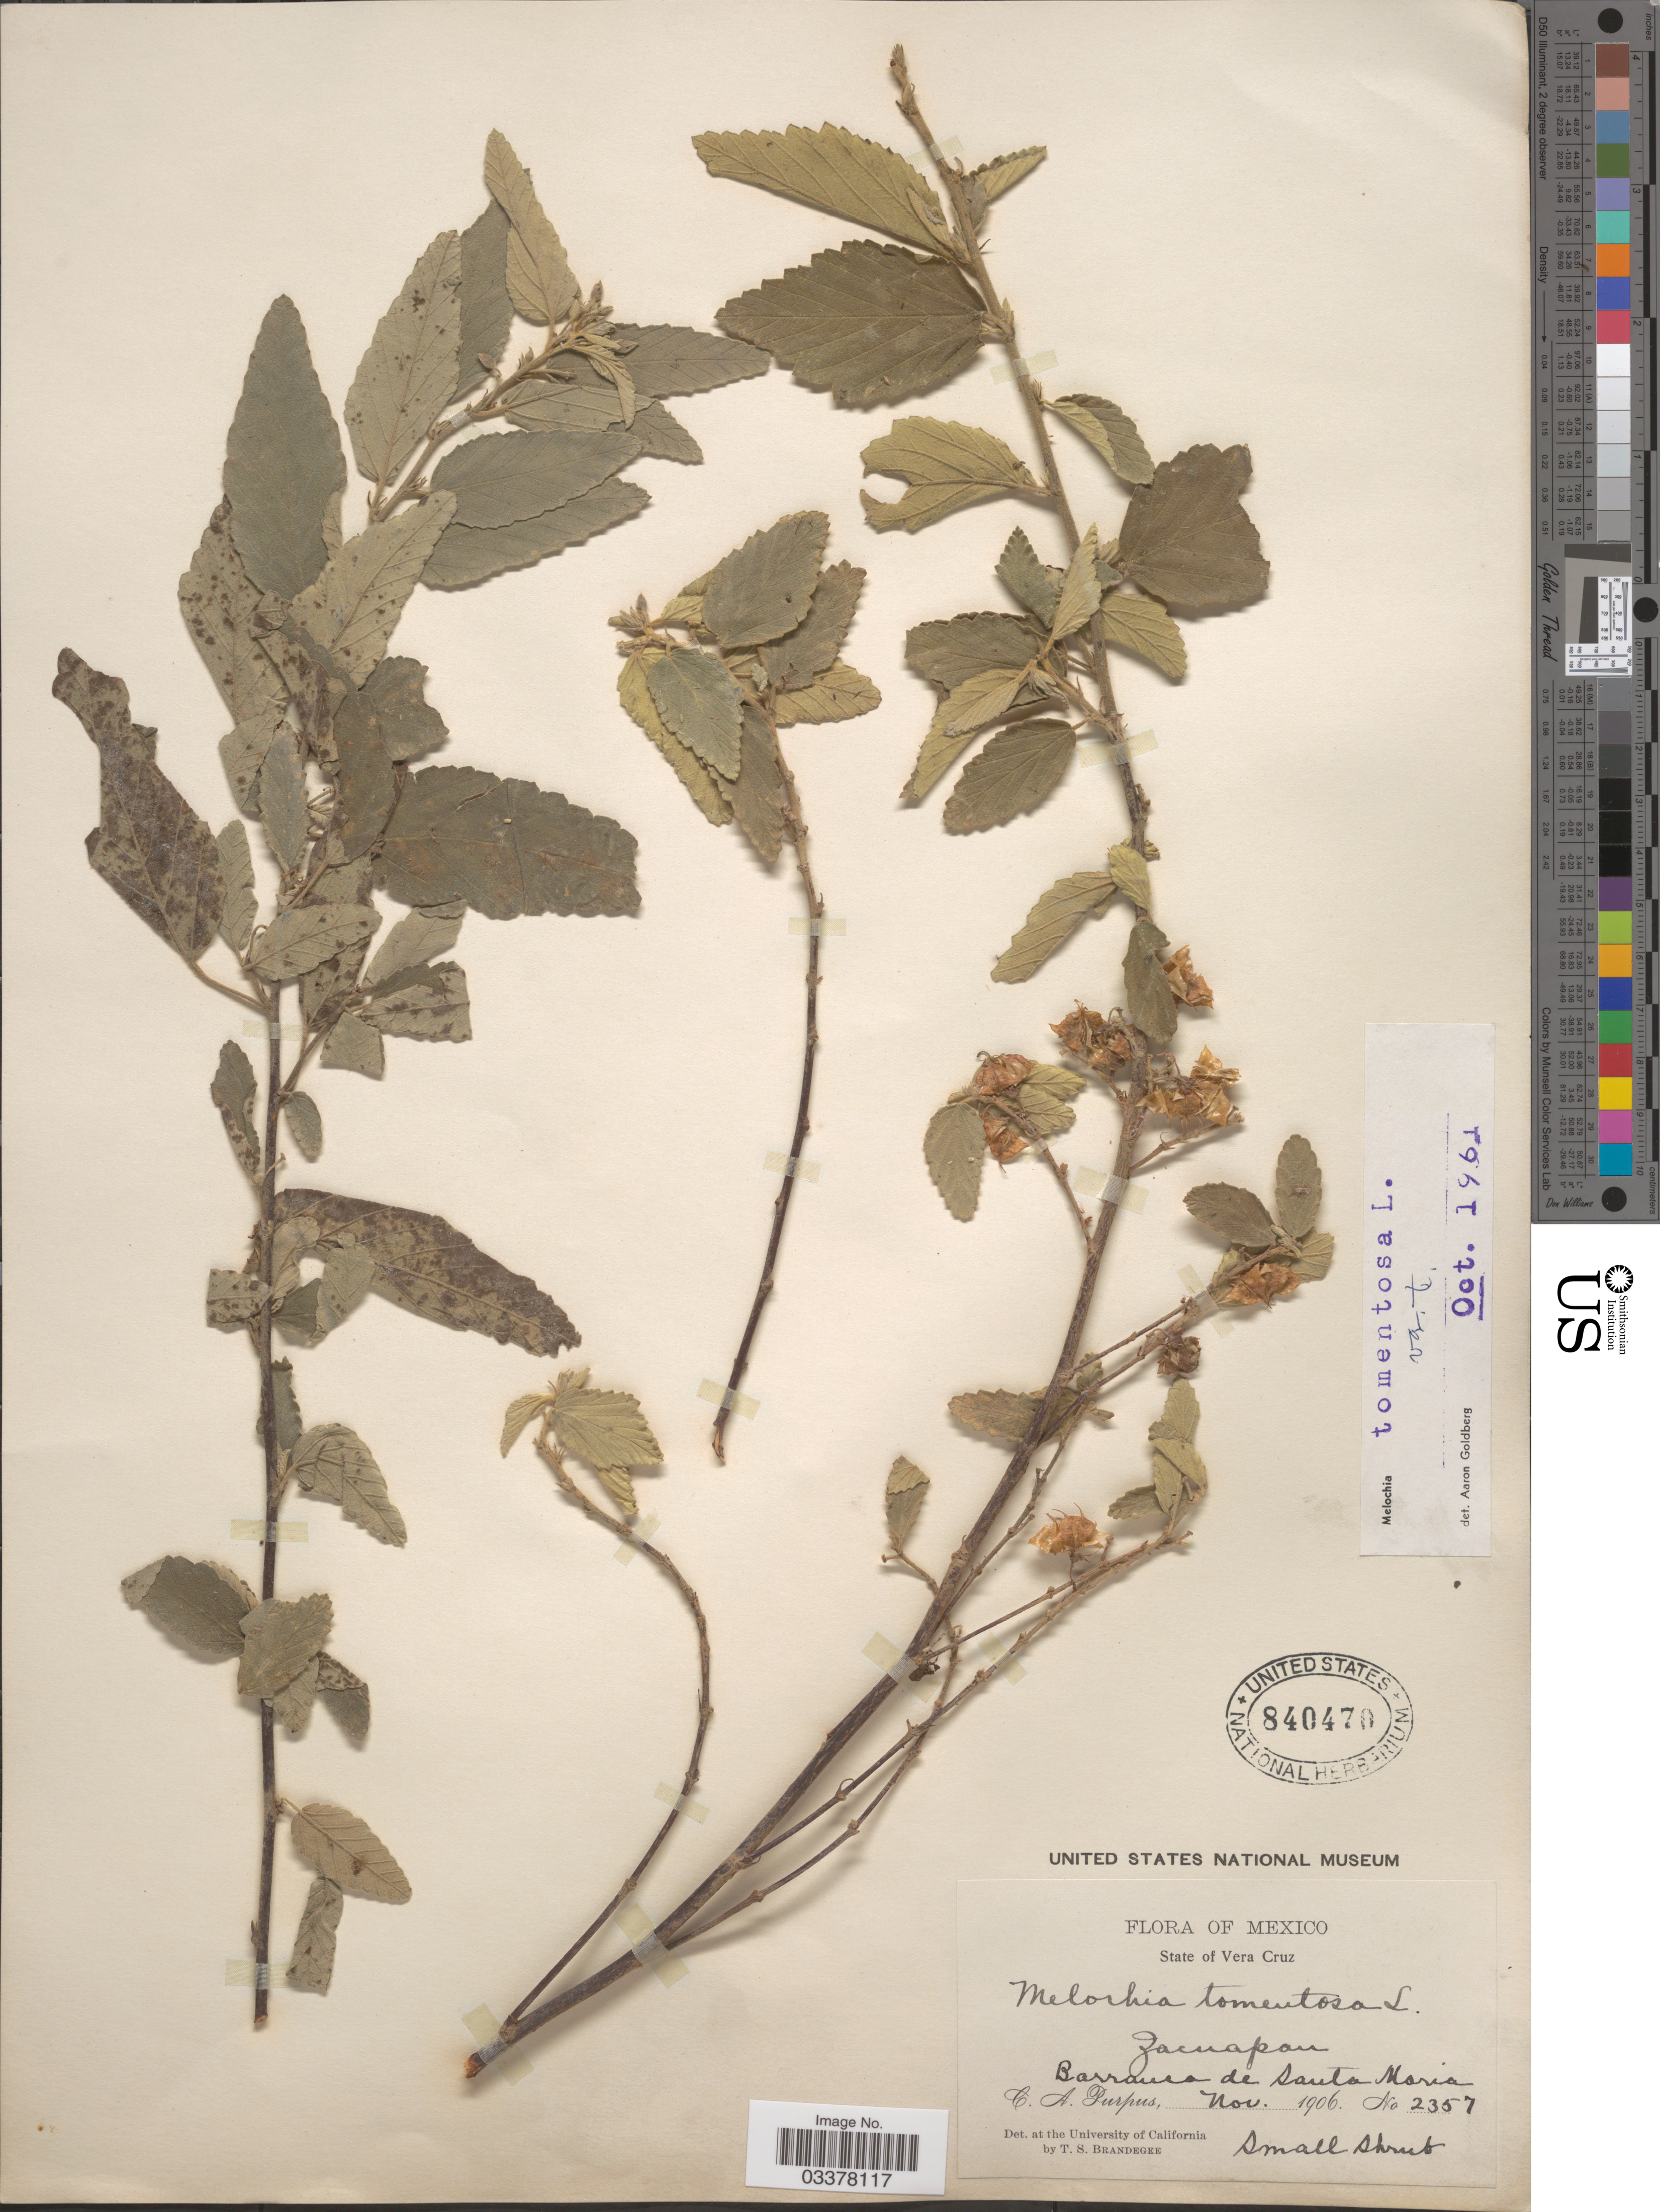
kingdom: Plantae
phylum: Tracheophyta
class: Magnoliopsida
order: Malvales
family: Malvaceae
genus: Melochia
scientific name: Melochia tomentosa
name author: L.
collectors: C. A. Purpus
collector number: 2357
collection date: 1906-11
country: Mexico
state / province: Veracruz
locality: State of Vera Cruz. Zacuapan. Barranca de Santa Maria.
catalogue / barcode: US 840470